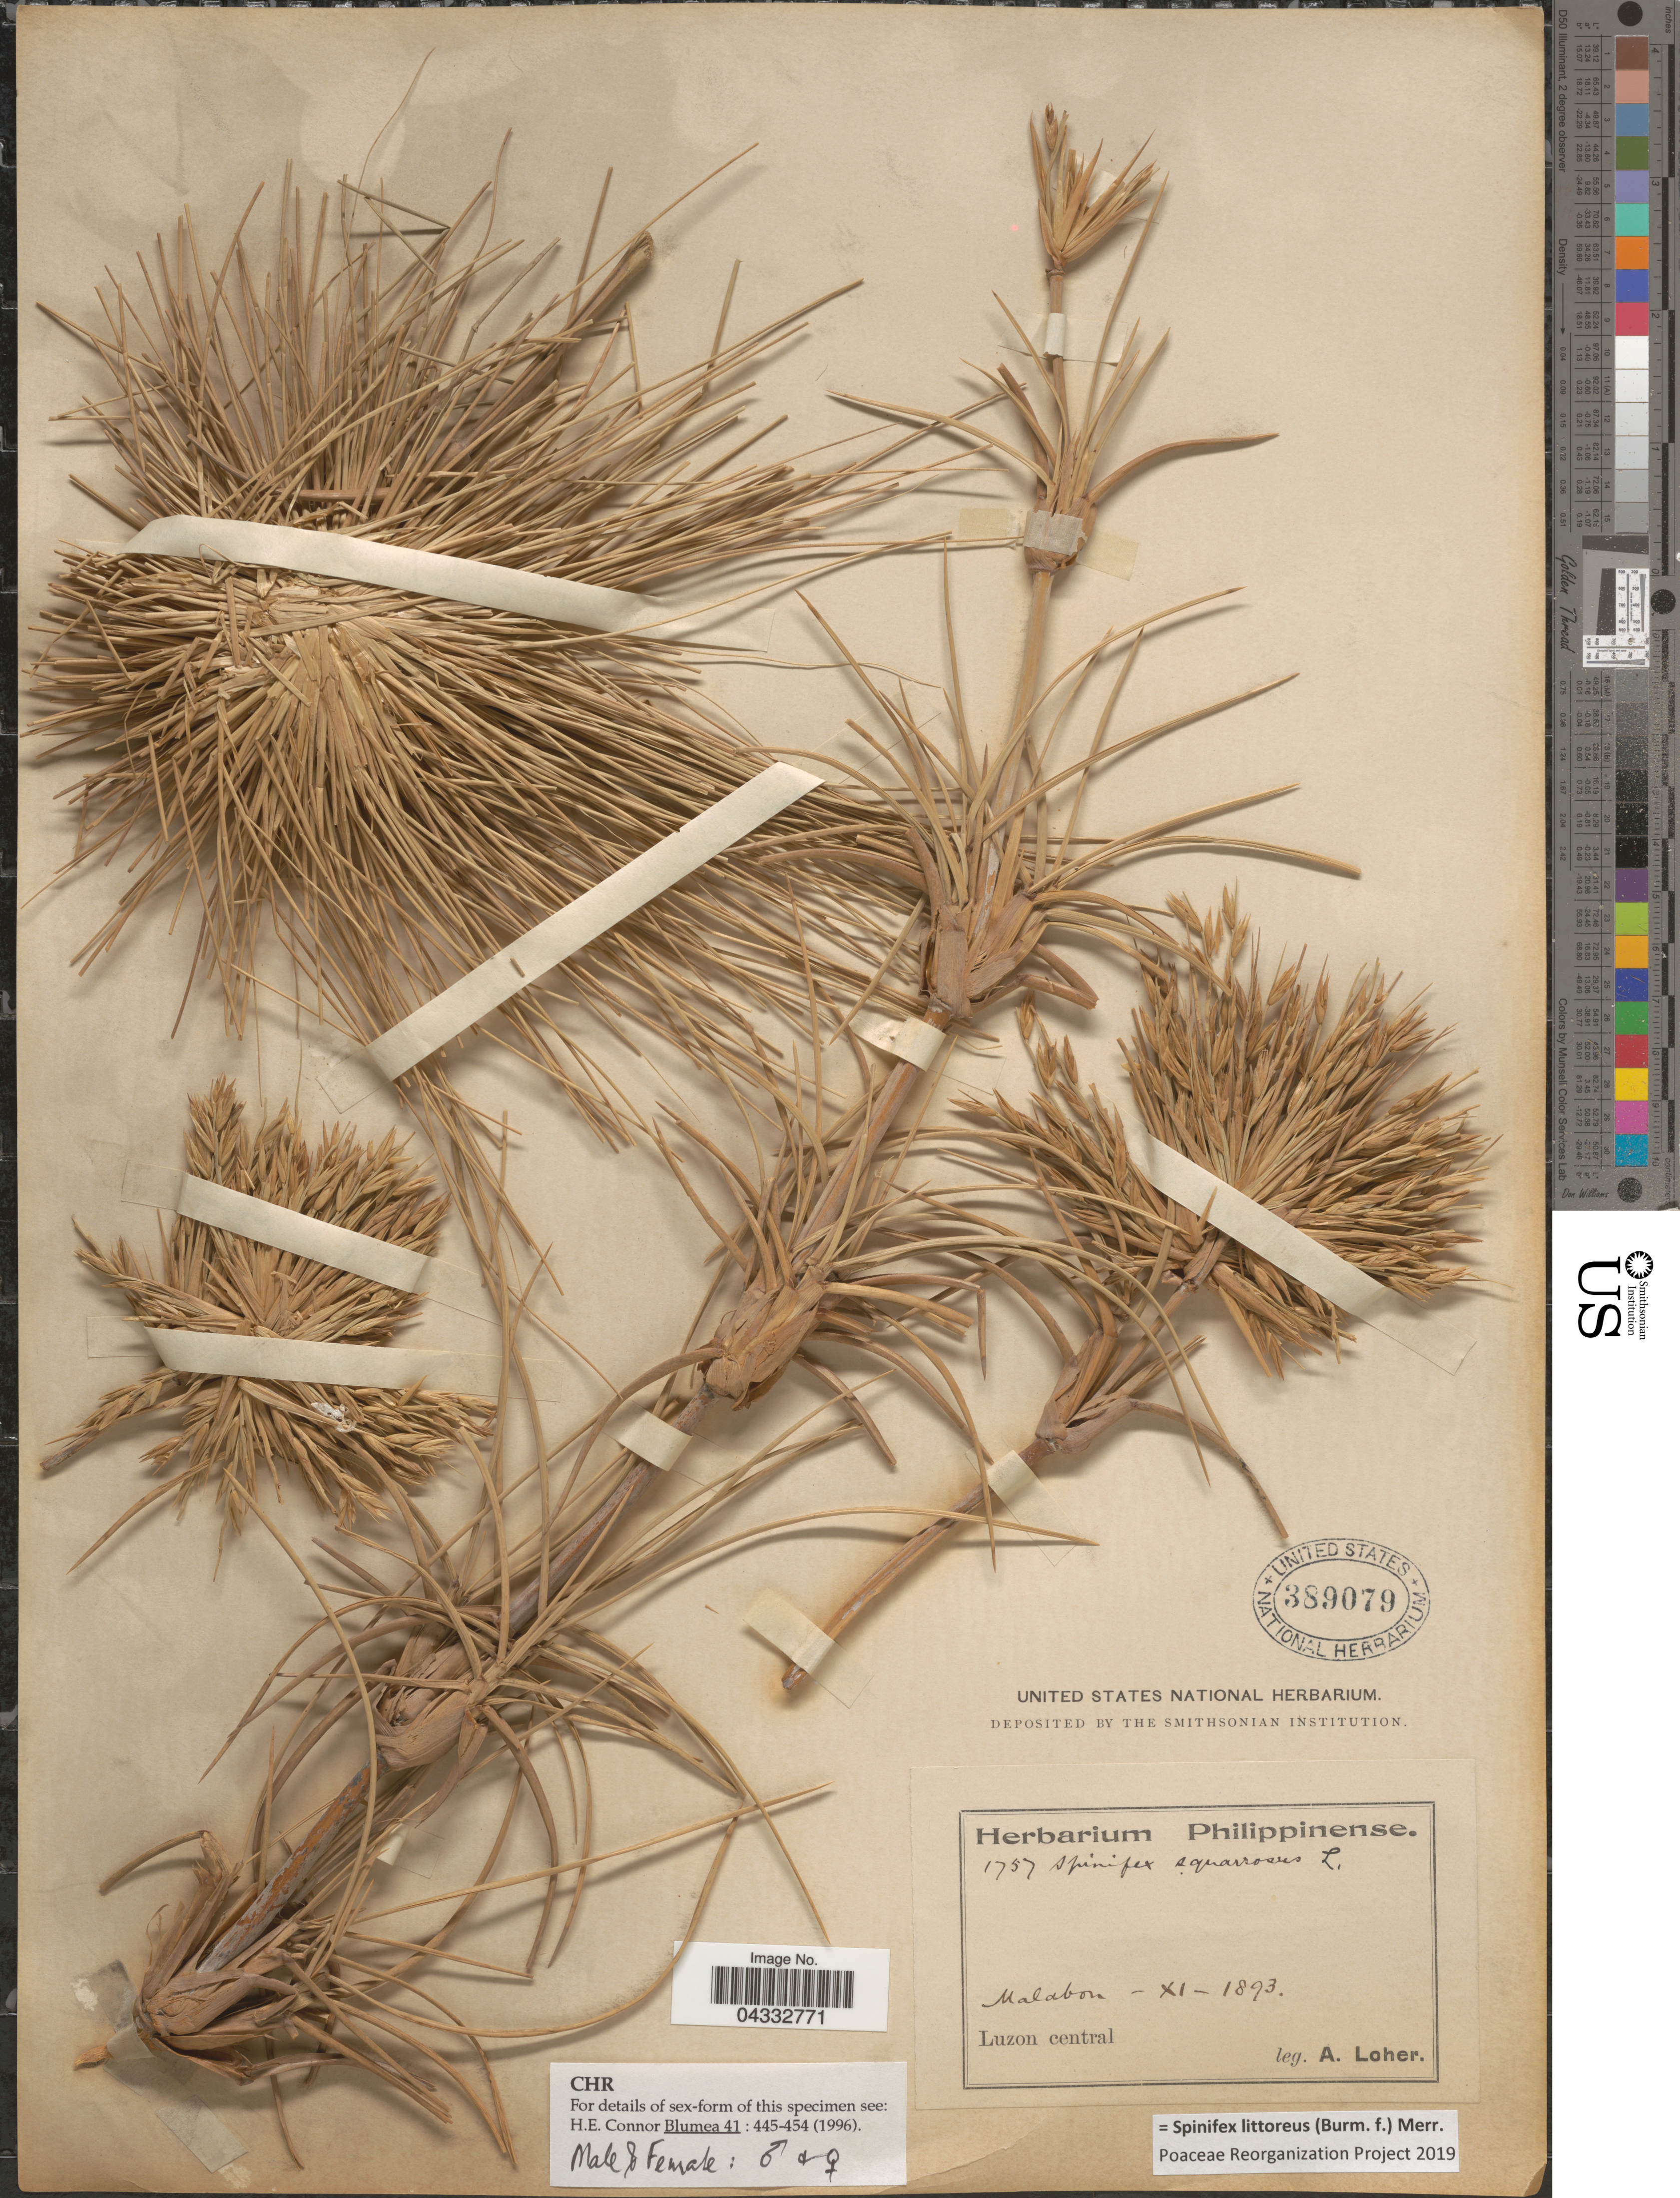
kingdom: Plantae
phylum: Tracheophyta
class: Liliopsida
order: Poales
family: Poaceae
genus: Spinifex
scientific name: Spinifex littoreus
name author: (Burm. f.) Merr.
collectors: A. Loher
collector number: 1757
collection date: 1893-11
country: Philippines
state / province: Central Luzon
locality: Malabon. Luzon central.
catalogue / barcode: US 389079